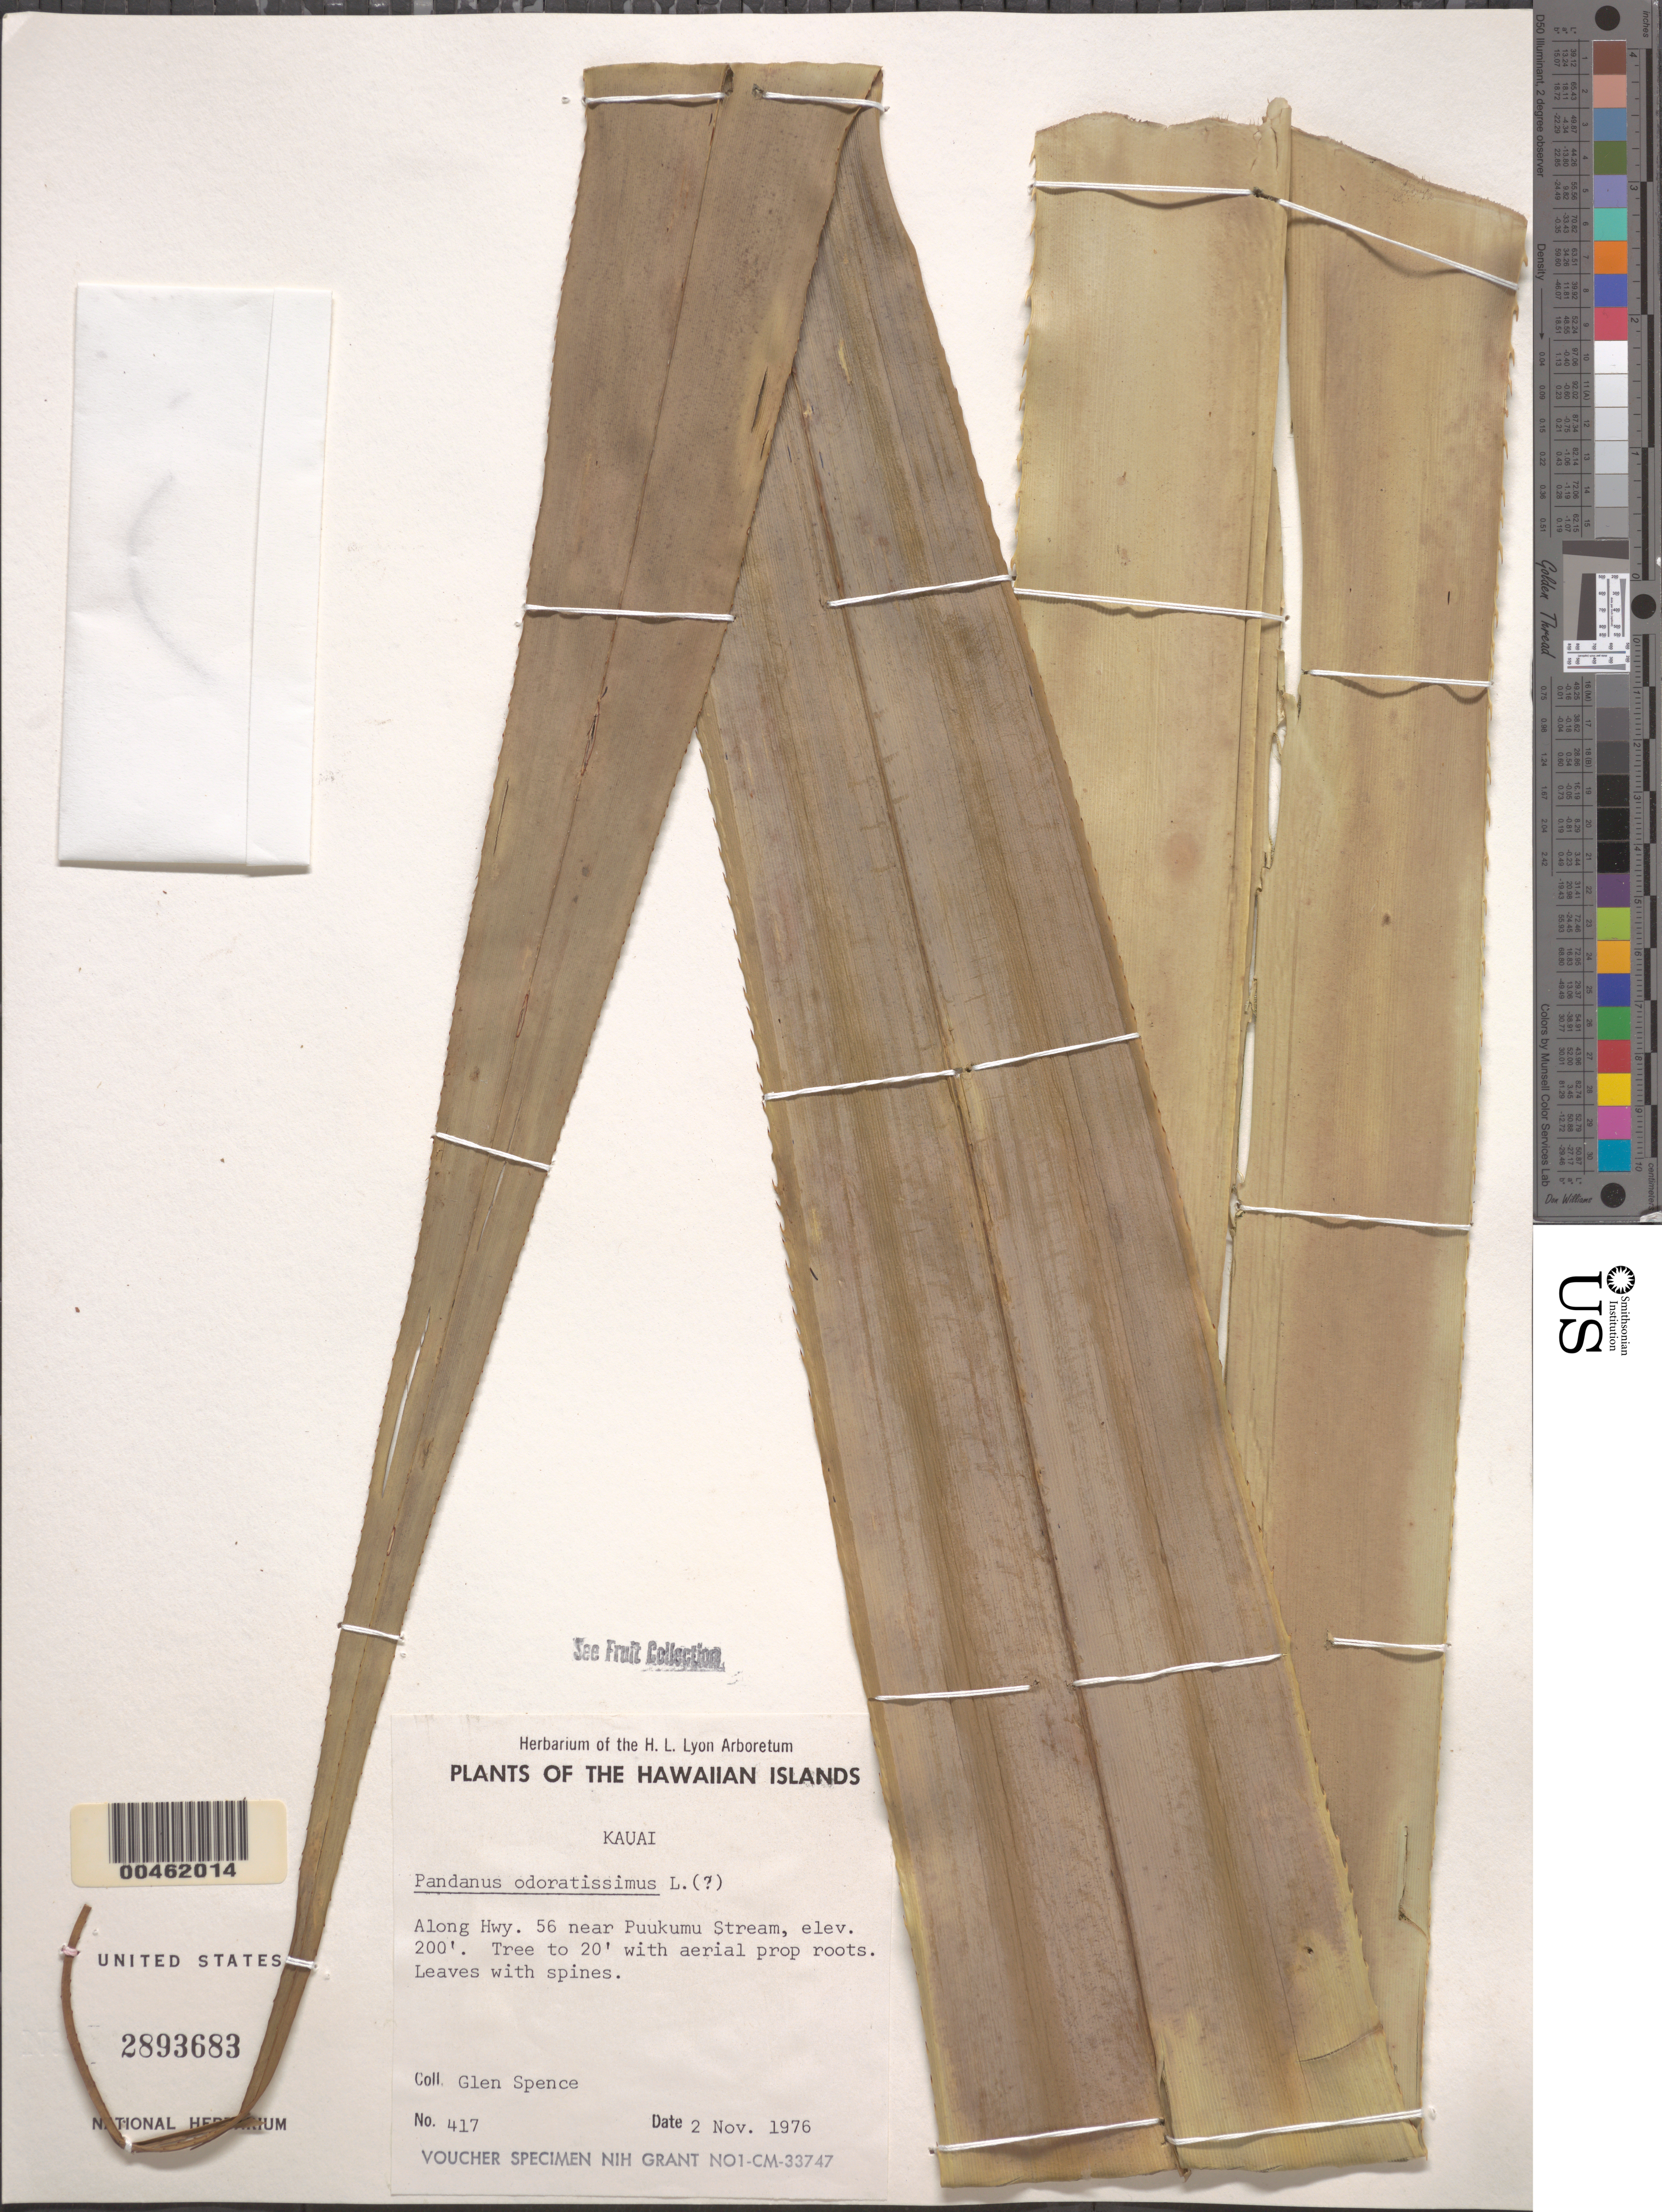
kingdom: Plantae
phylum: Tracheophyta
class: Liliopsida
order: Pandanales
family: Pandanaceae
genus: Pandanus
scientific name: Pandanus tectorius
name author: Parkinson ex DuRoi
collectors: G. Spence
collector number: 417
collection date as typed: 2 Nov 1976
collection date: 1976-11-02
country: United States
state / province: Hawaii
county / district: Kauai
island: Kaua'i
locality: Along Hwy. 56 near Puukumu Stream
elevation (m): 61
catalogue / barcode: US 2893683